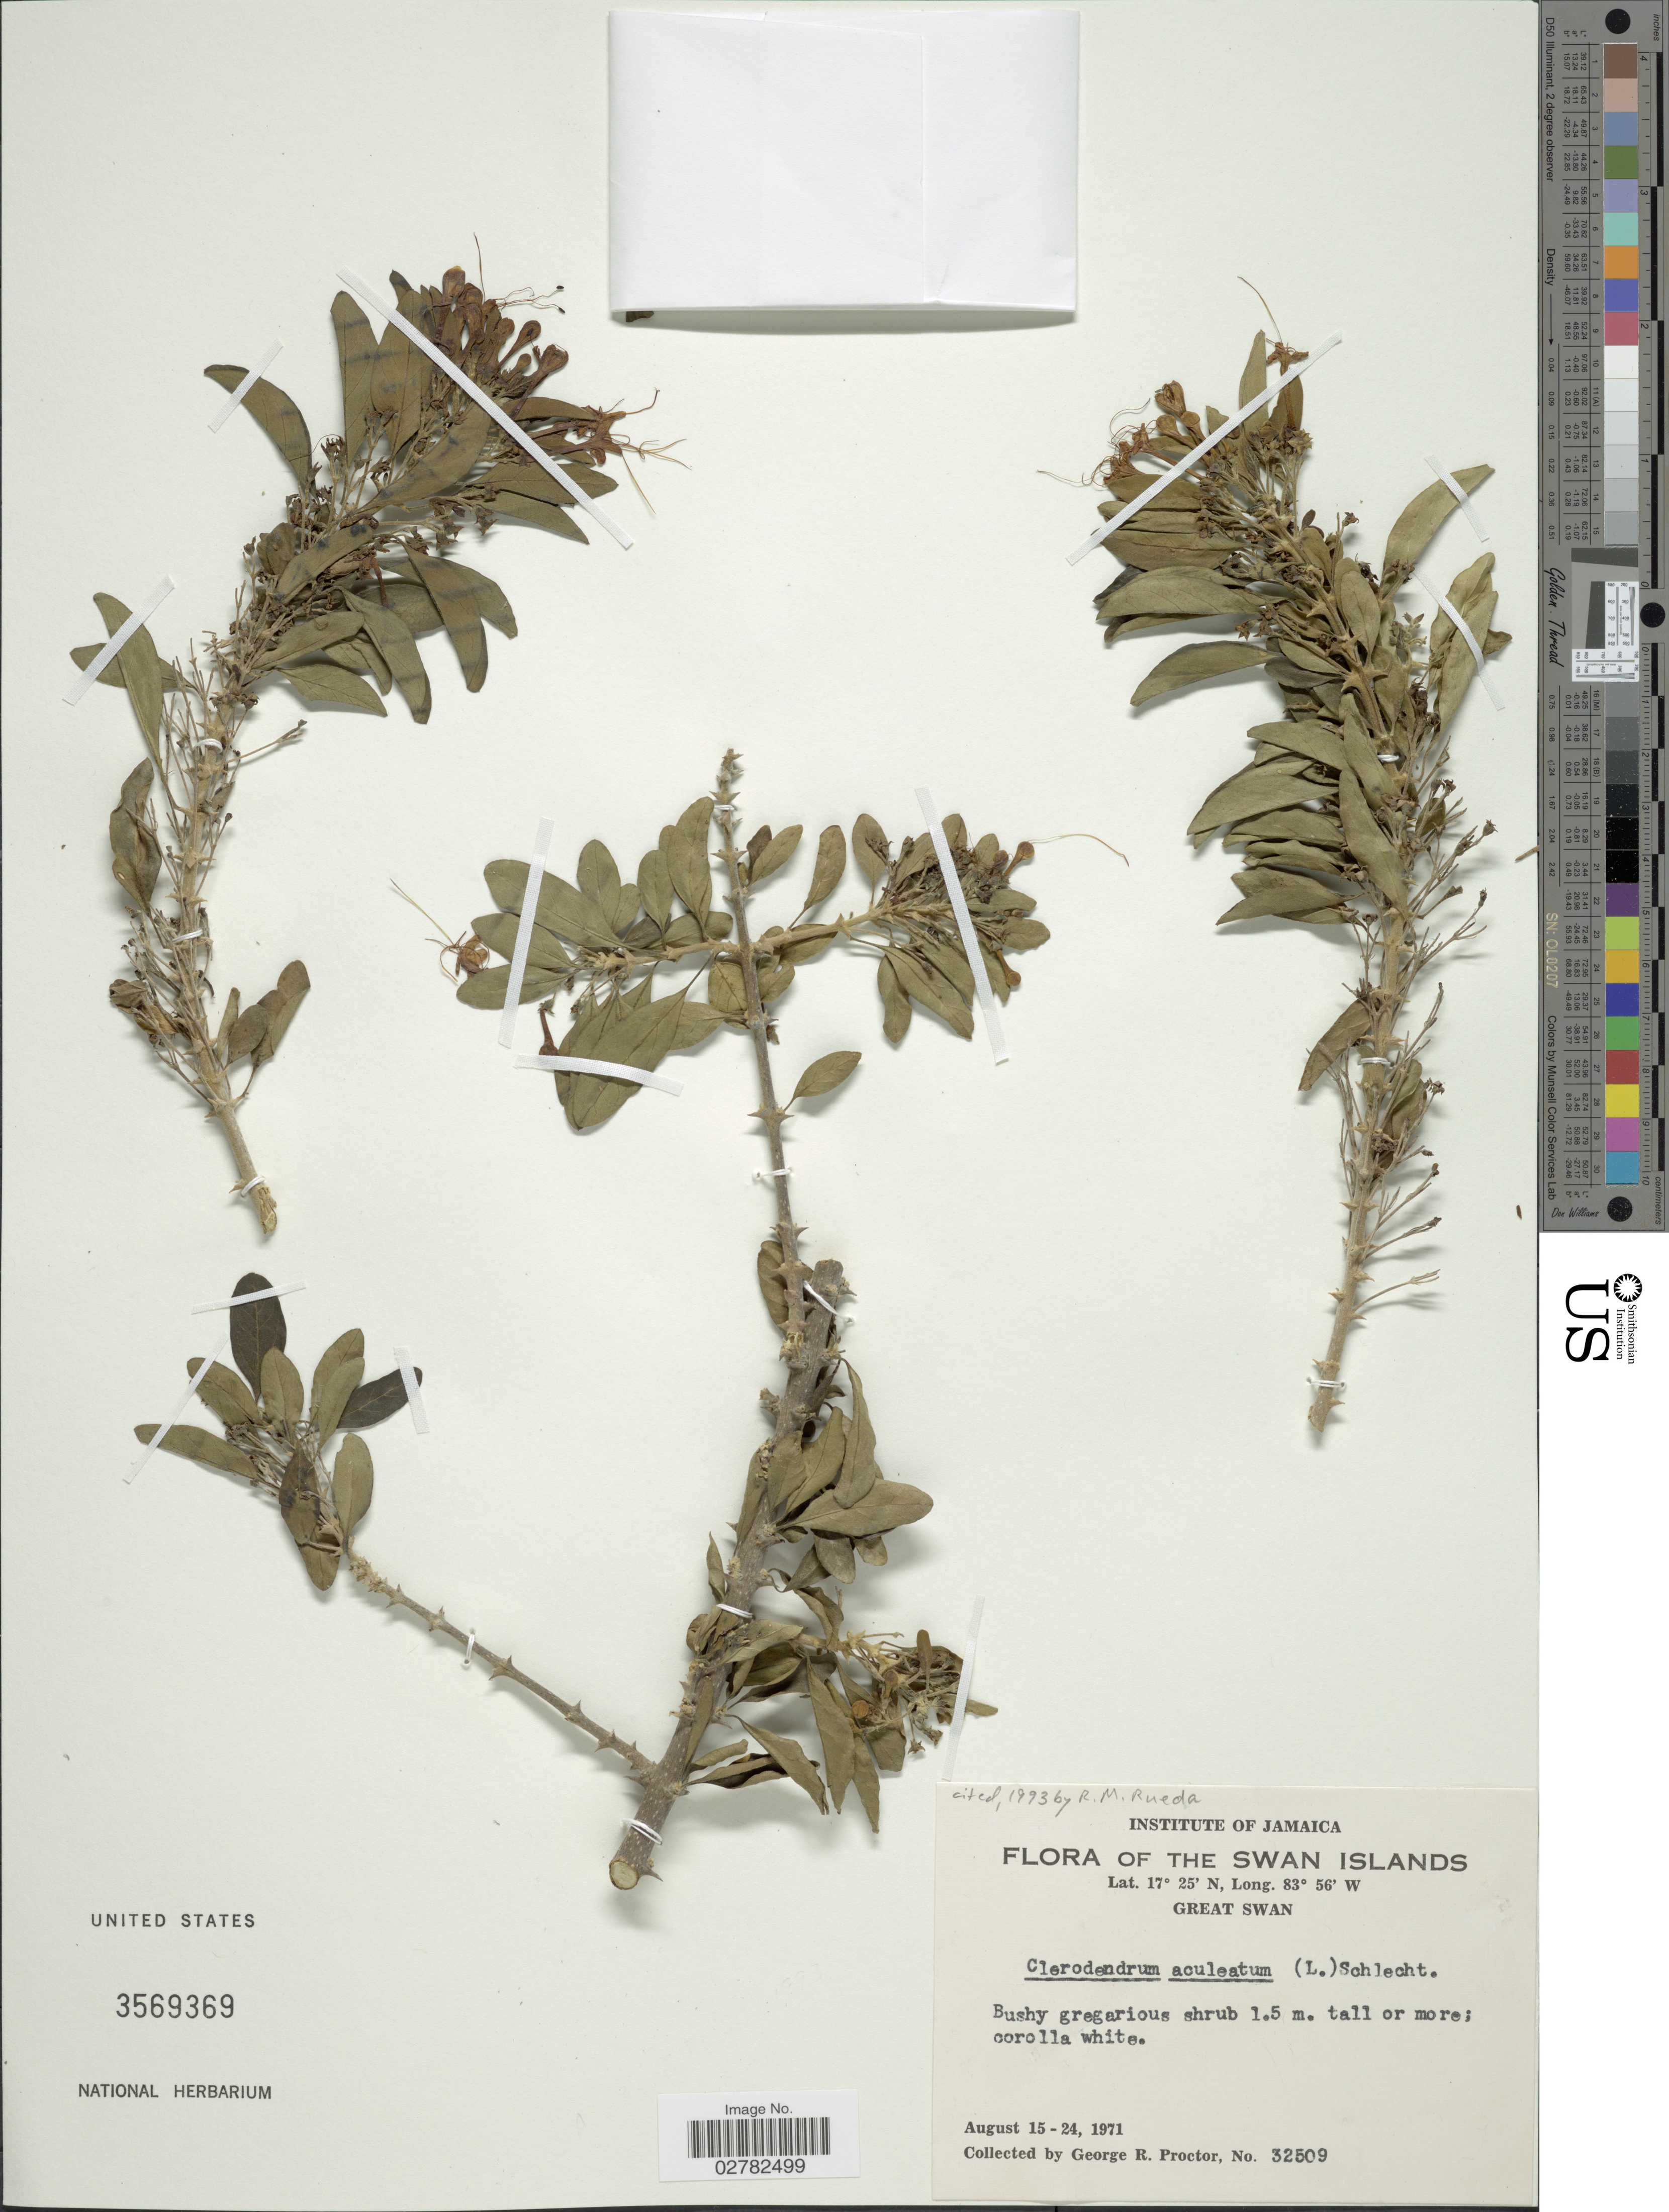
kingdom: Plantae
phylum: Tracheophyta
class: Magnoliopsida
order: Lamiales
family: Lamiaceae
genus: Clerodendrum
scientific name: Clerodendrum aculeatum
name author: (L.) Schltdl.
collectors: G. R. Proctor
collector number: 32509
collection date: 1971-08-15/1971-08-24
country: Honduras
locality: The Swan Islands, Great Swan.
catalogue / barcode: US 3569369